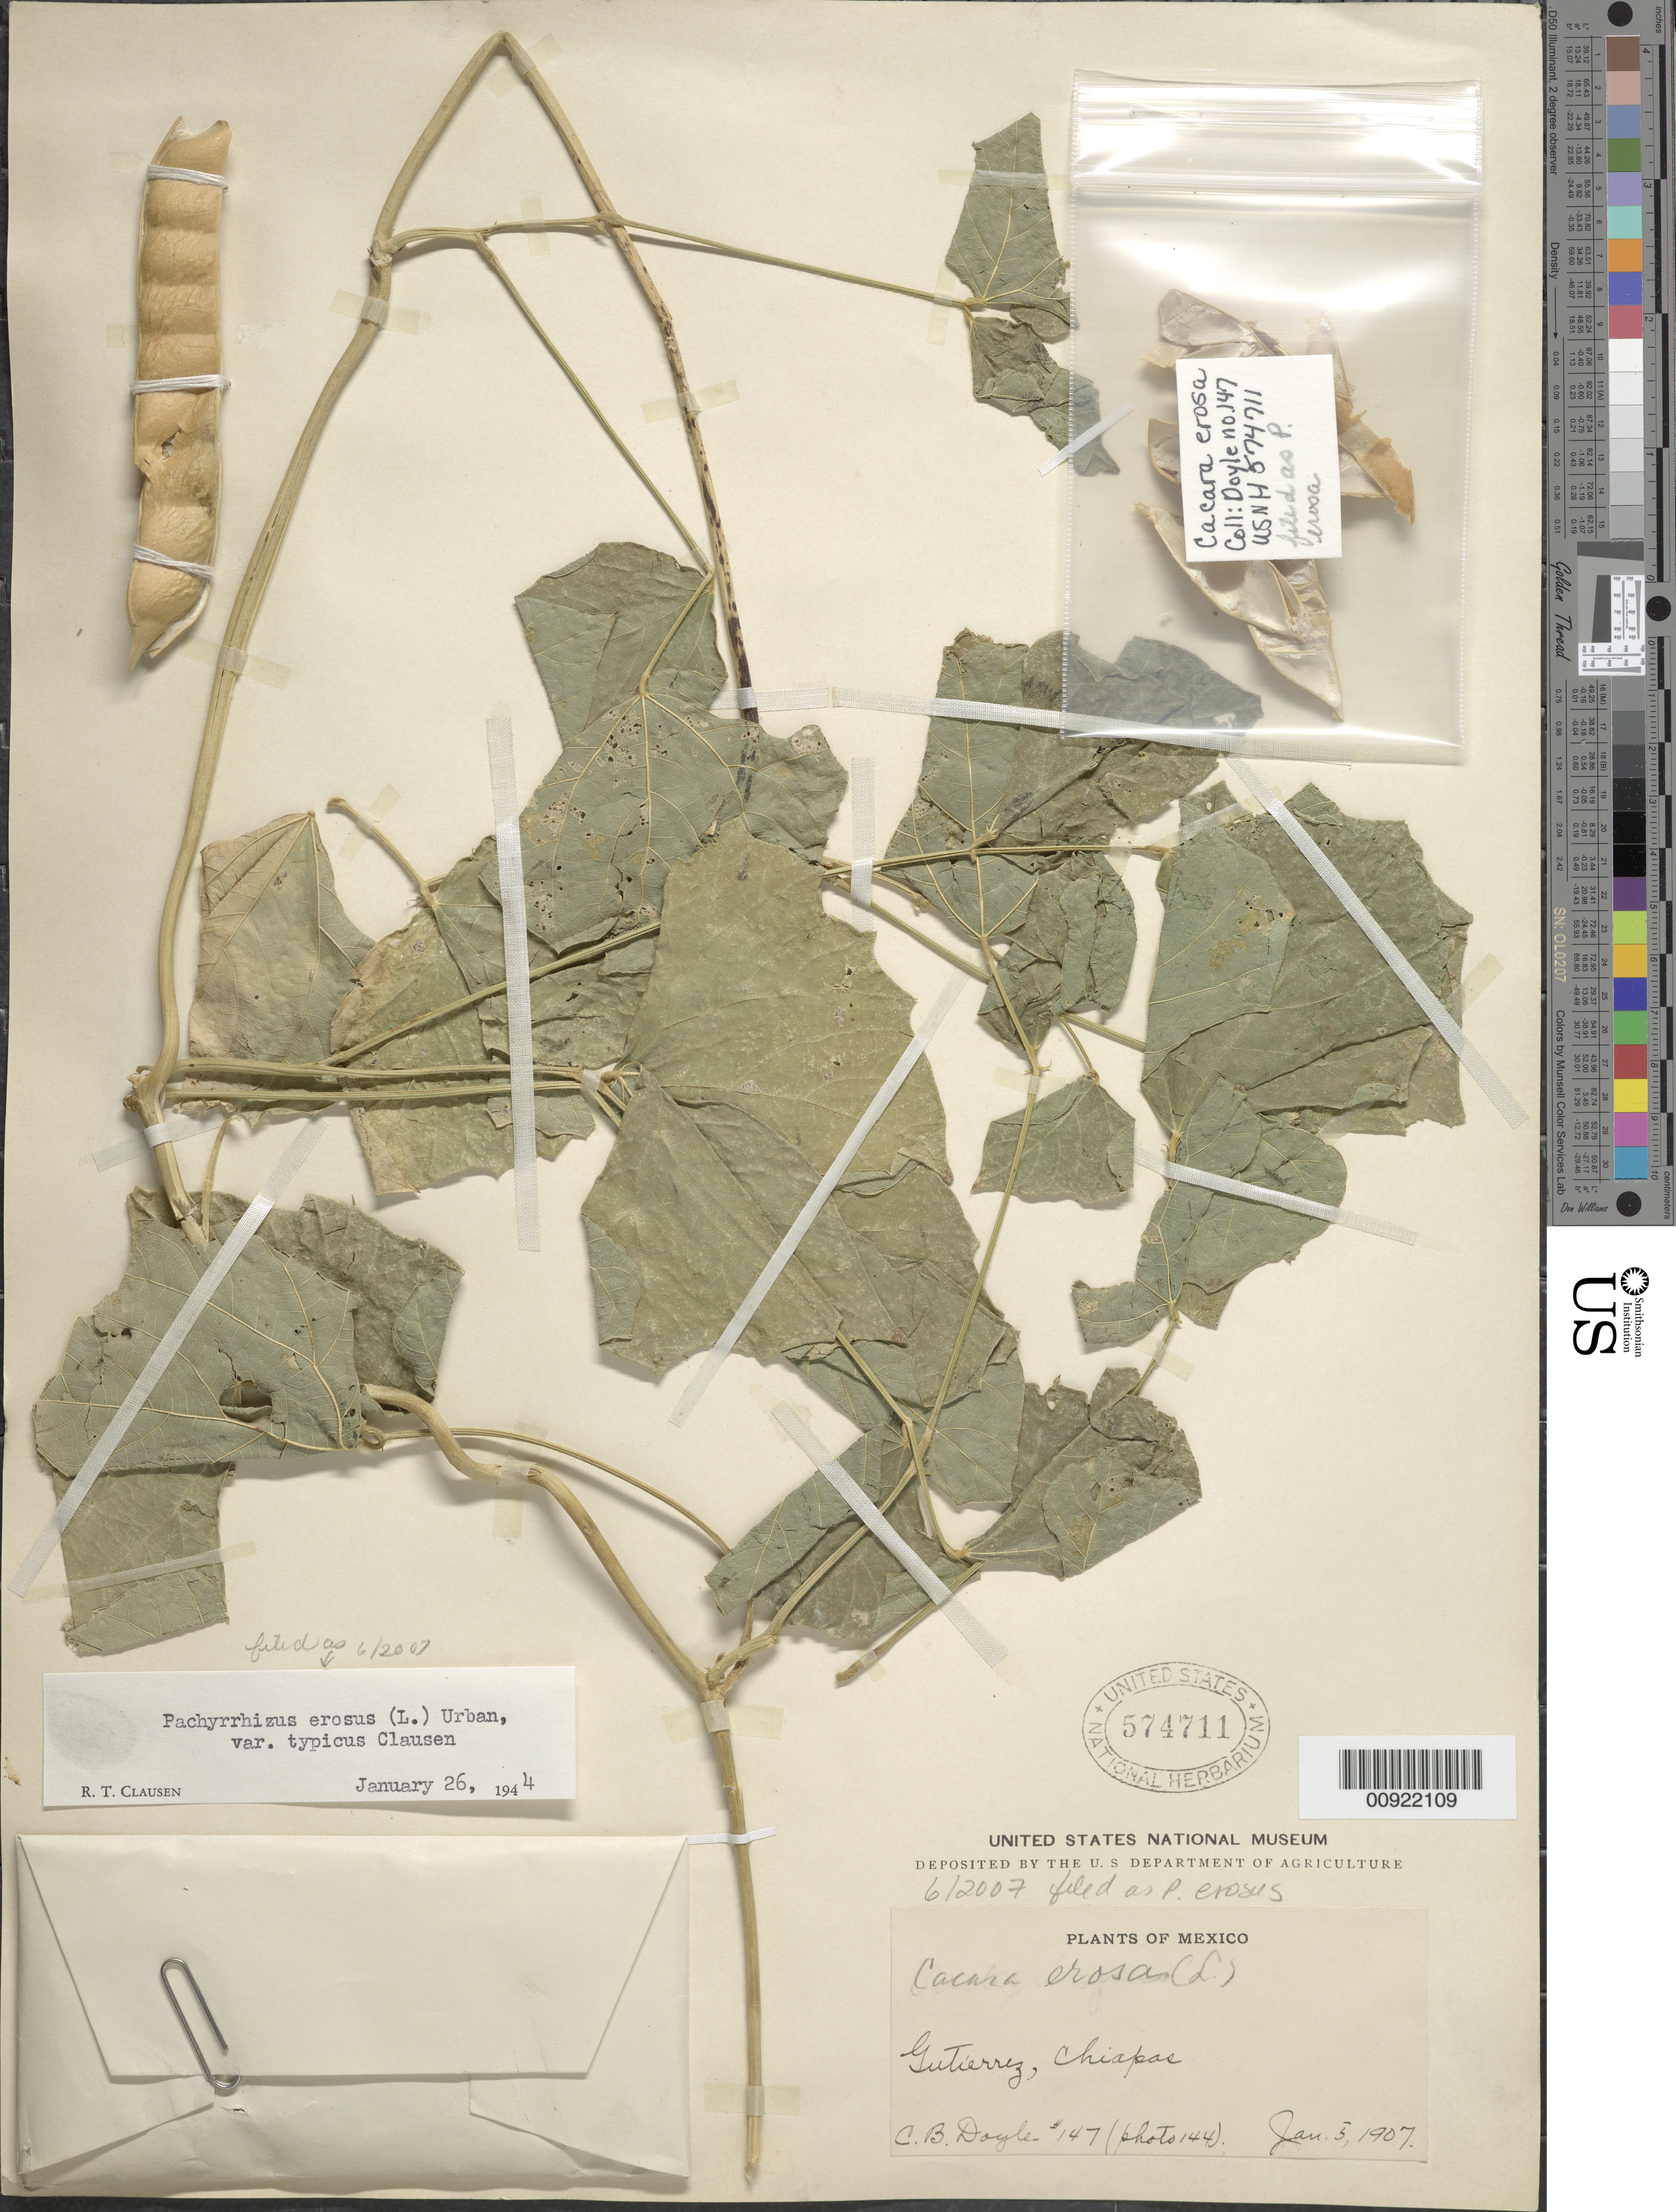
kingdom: Plantae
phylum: Tracheophyta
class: Magnoliopsida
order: Fabales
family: Fabaceae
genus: Pachyrhizus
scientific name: Pachyrhizus erosus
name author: (L.) Urb.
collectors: C. Doyle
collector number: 147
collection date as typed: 05 Jan 1907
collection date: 1907-01-05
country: Mexico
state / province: Chiapas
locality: Gutiérrez, Chiapas.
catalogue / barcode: US 574711